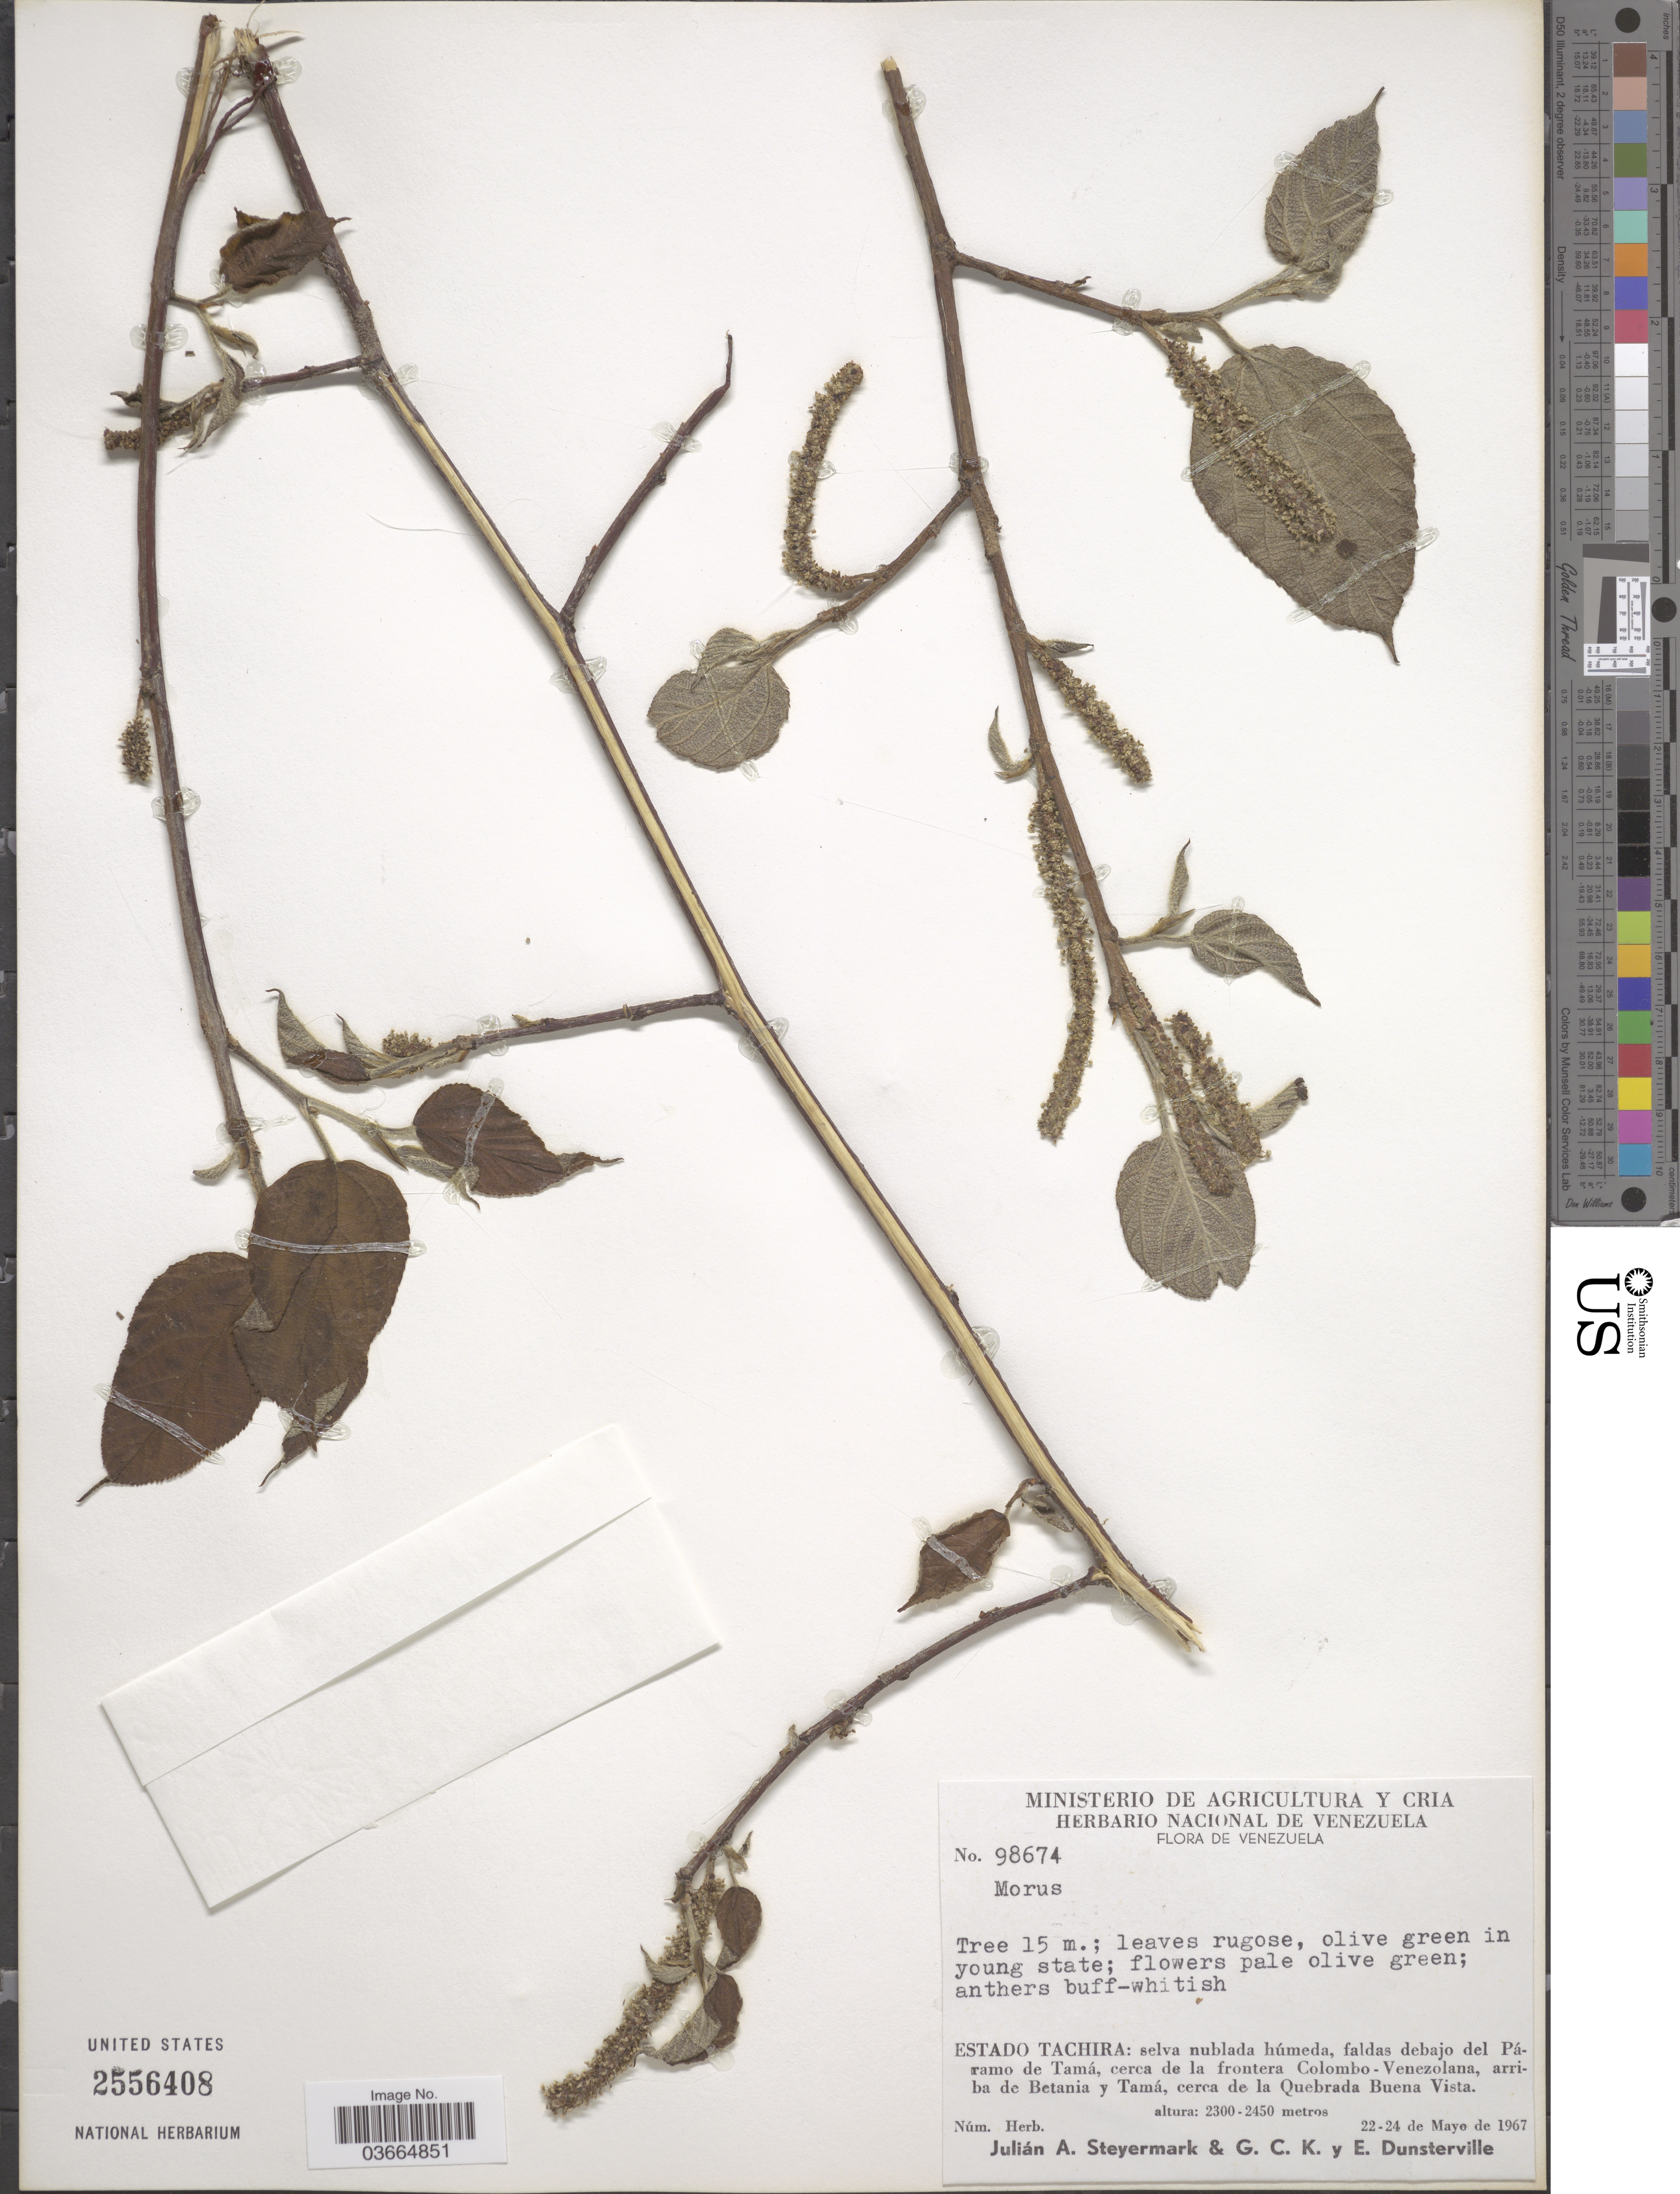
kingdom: Plantae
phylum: Tracheophyta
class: Magnoliopsida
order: Rosales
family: Moraceae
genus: Morus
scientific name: Morus sp.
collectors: J. Steyermark, G. C. K. Dunsterville & E. Dunsterville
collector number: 98674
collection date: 1967-05-22/1967-05-24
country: Venezuela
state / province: Tachira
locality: Estado Tachira: selva nublada húmeda, faldas debajo del Páramo de Tamá, cerca de la frontera Colombo - Venezolana, arriba de Betania y Tamá, cerca de la Quebrada Buena Vista.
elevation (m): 2300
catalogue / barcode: US 2556408